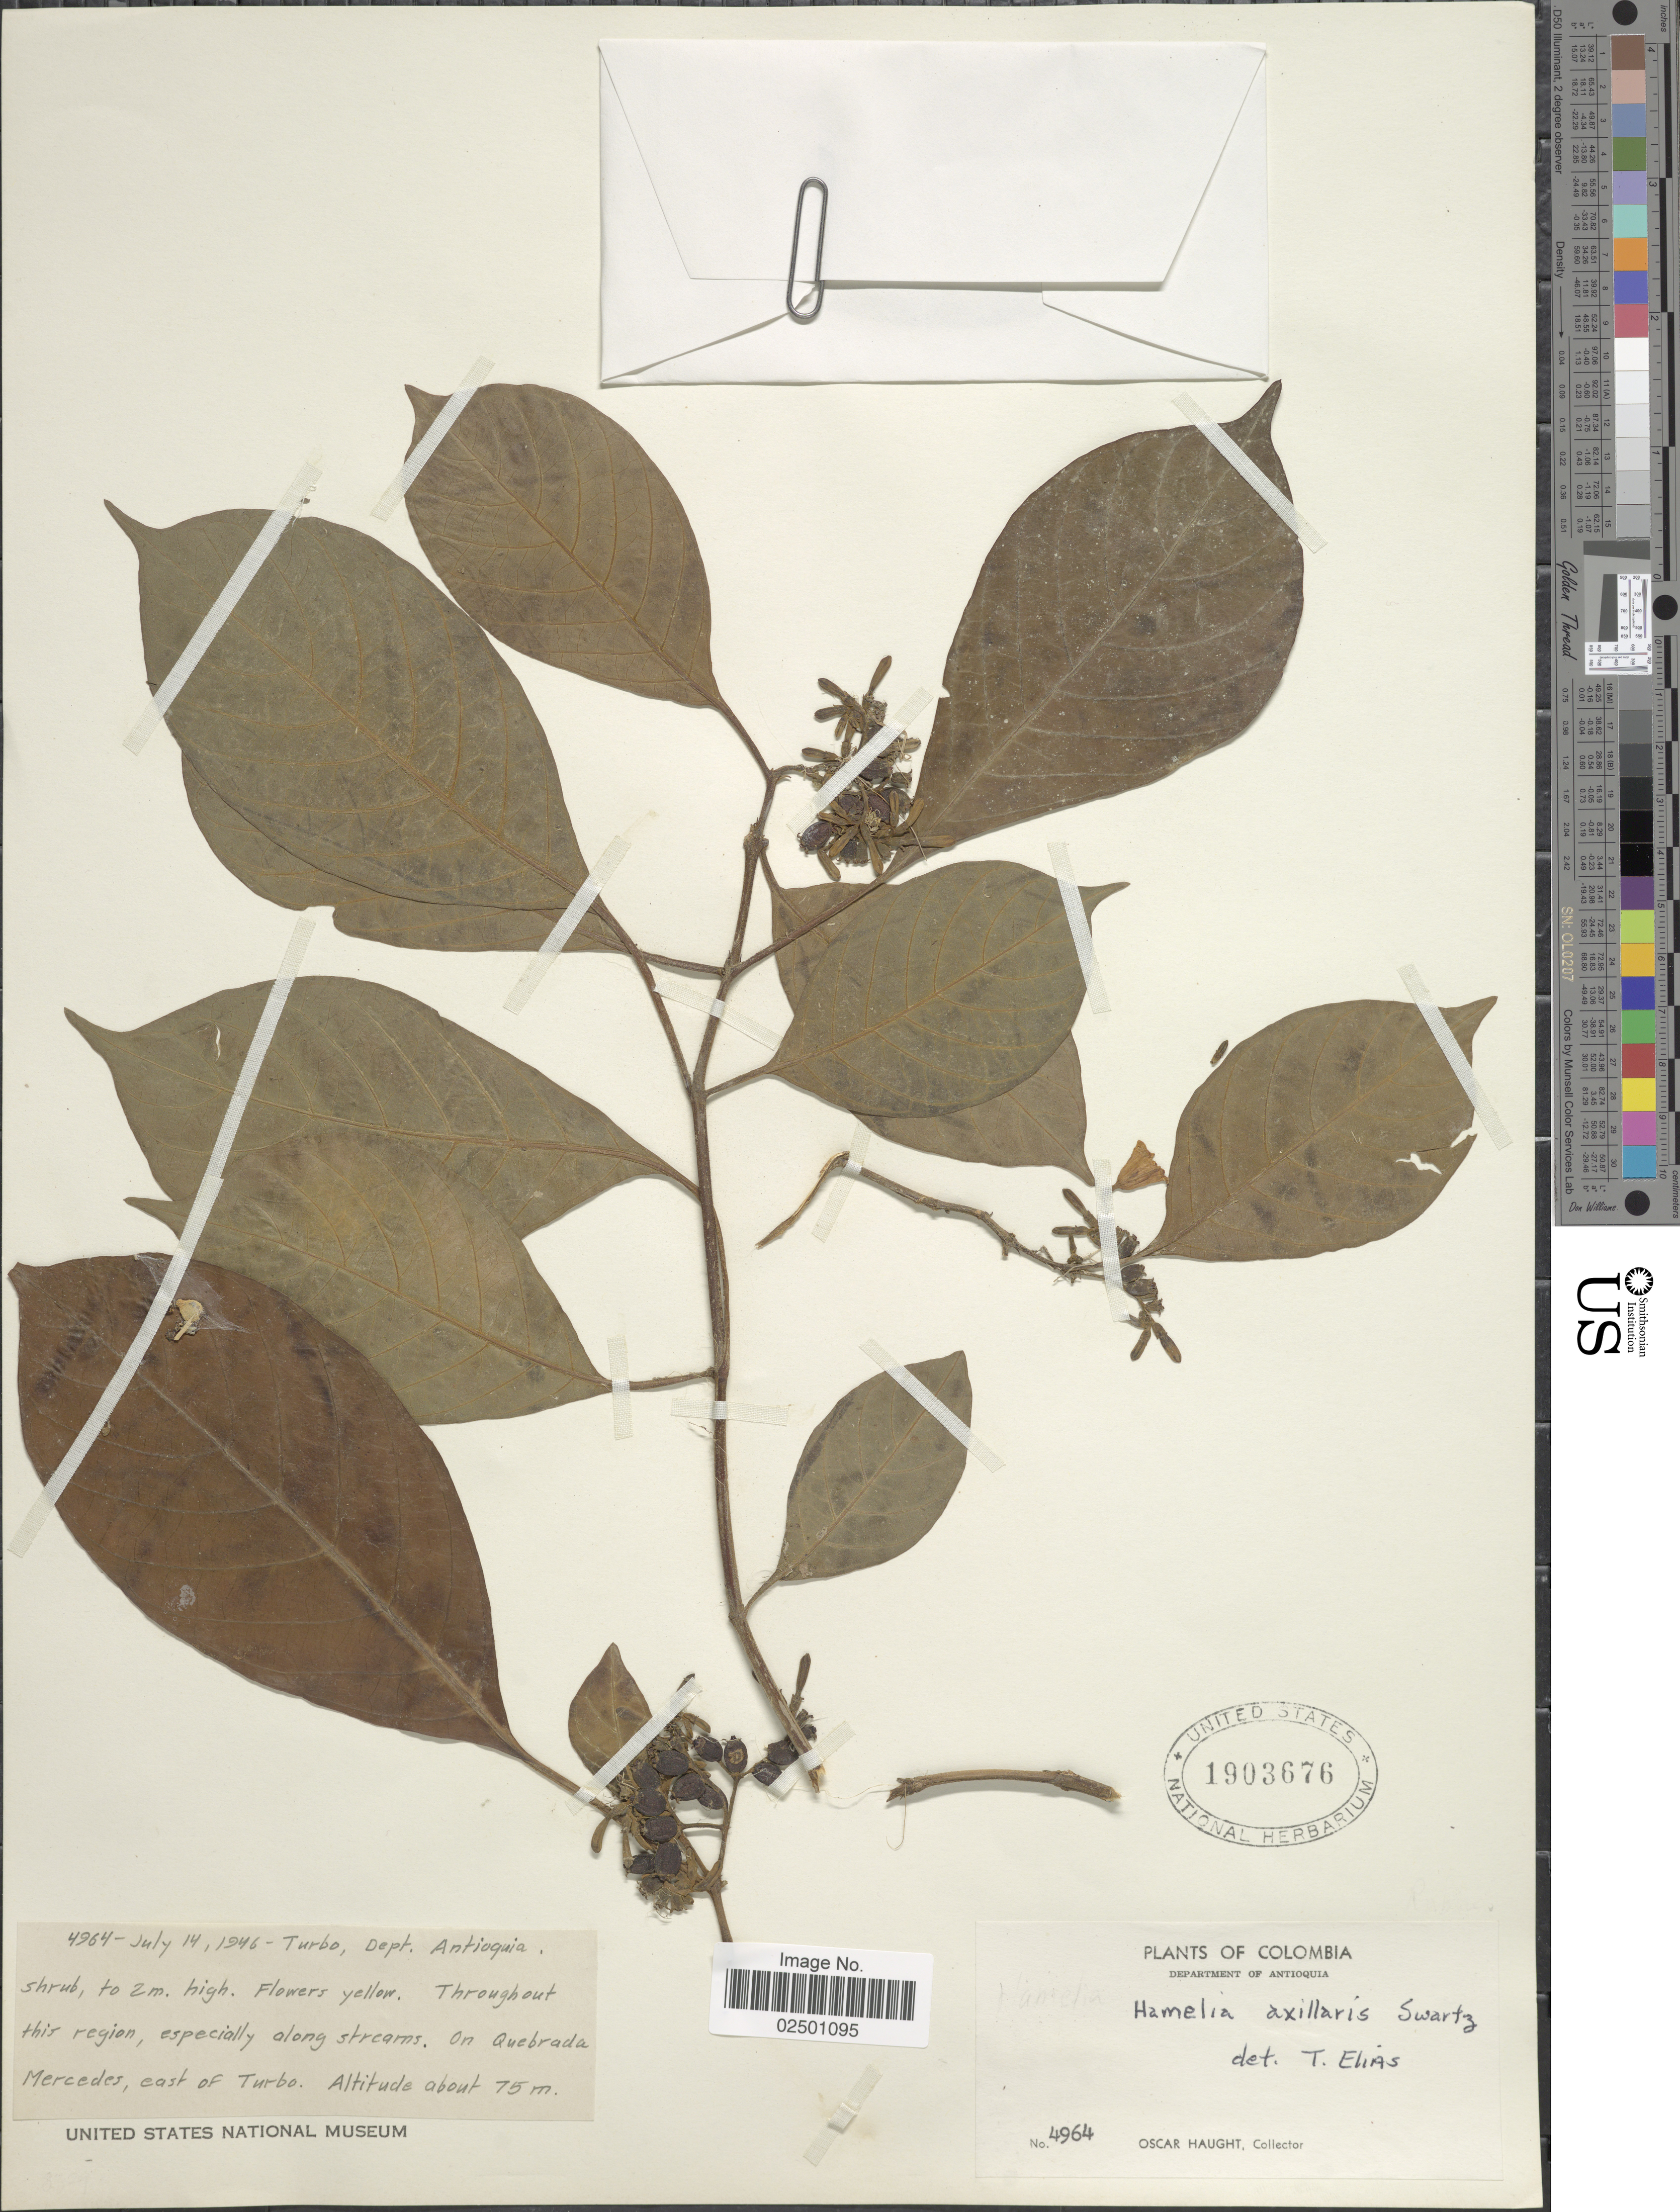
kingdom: Plantae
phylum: Tracheophyta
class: Magnoliopsida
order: Gentianales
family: Rubiaceae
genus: Hamelia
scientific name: Hamelia axillaris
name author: Sw.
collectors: O. L. Haught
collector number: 4964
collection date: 1946-07-14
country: Colombia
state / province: Antioquia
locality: Turbo, Dept. Antioquia. On Quebrada Mercedes, east of Turbo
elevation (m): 75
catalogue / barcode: US 1903676